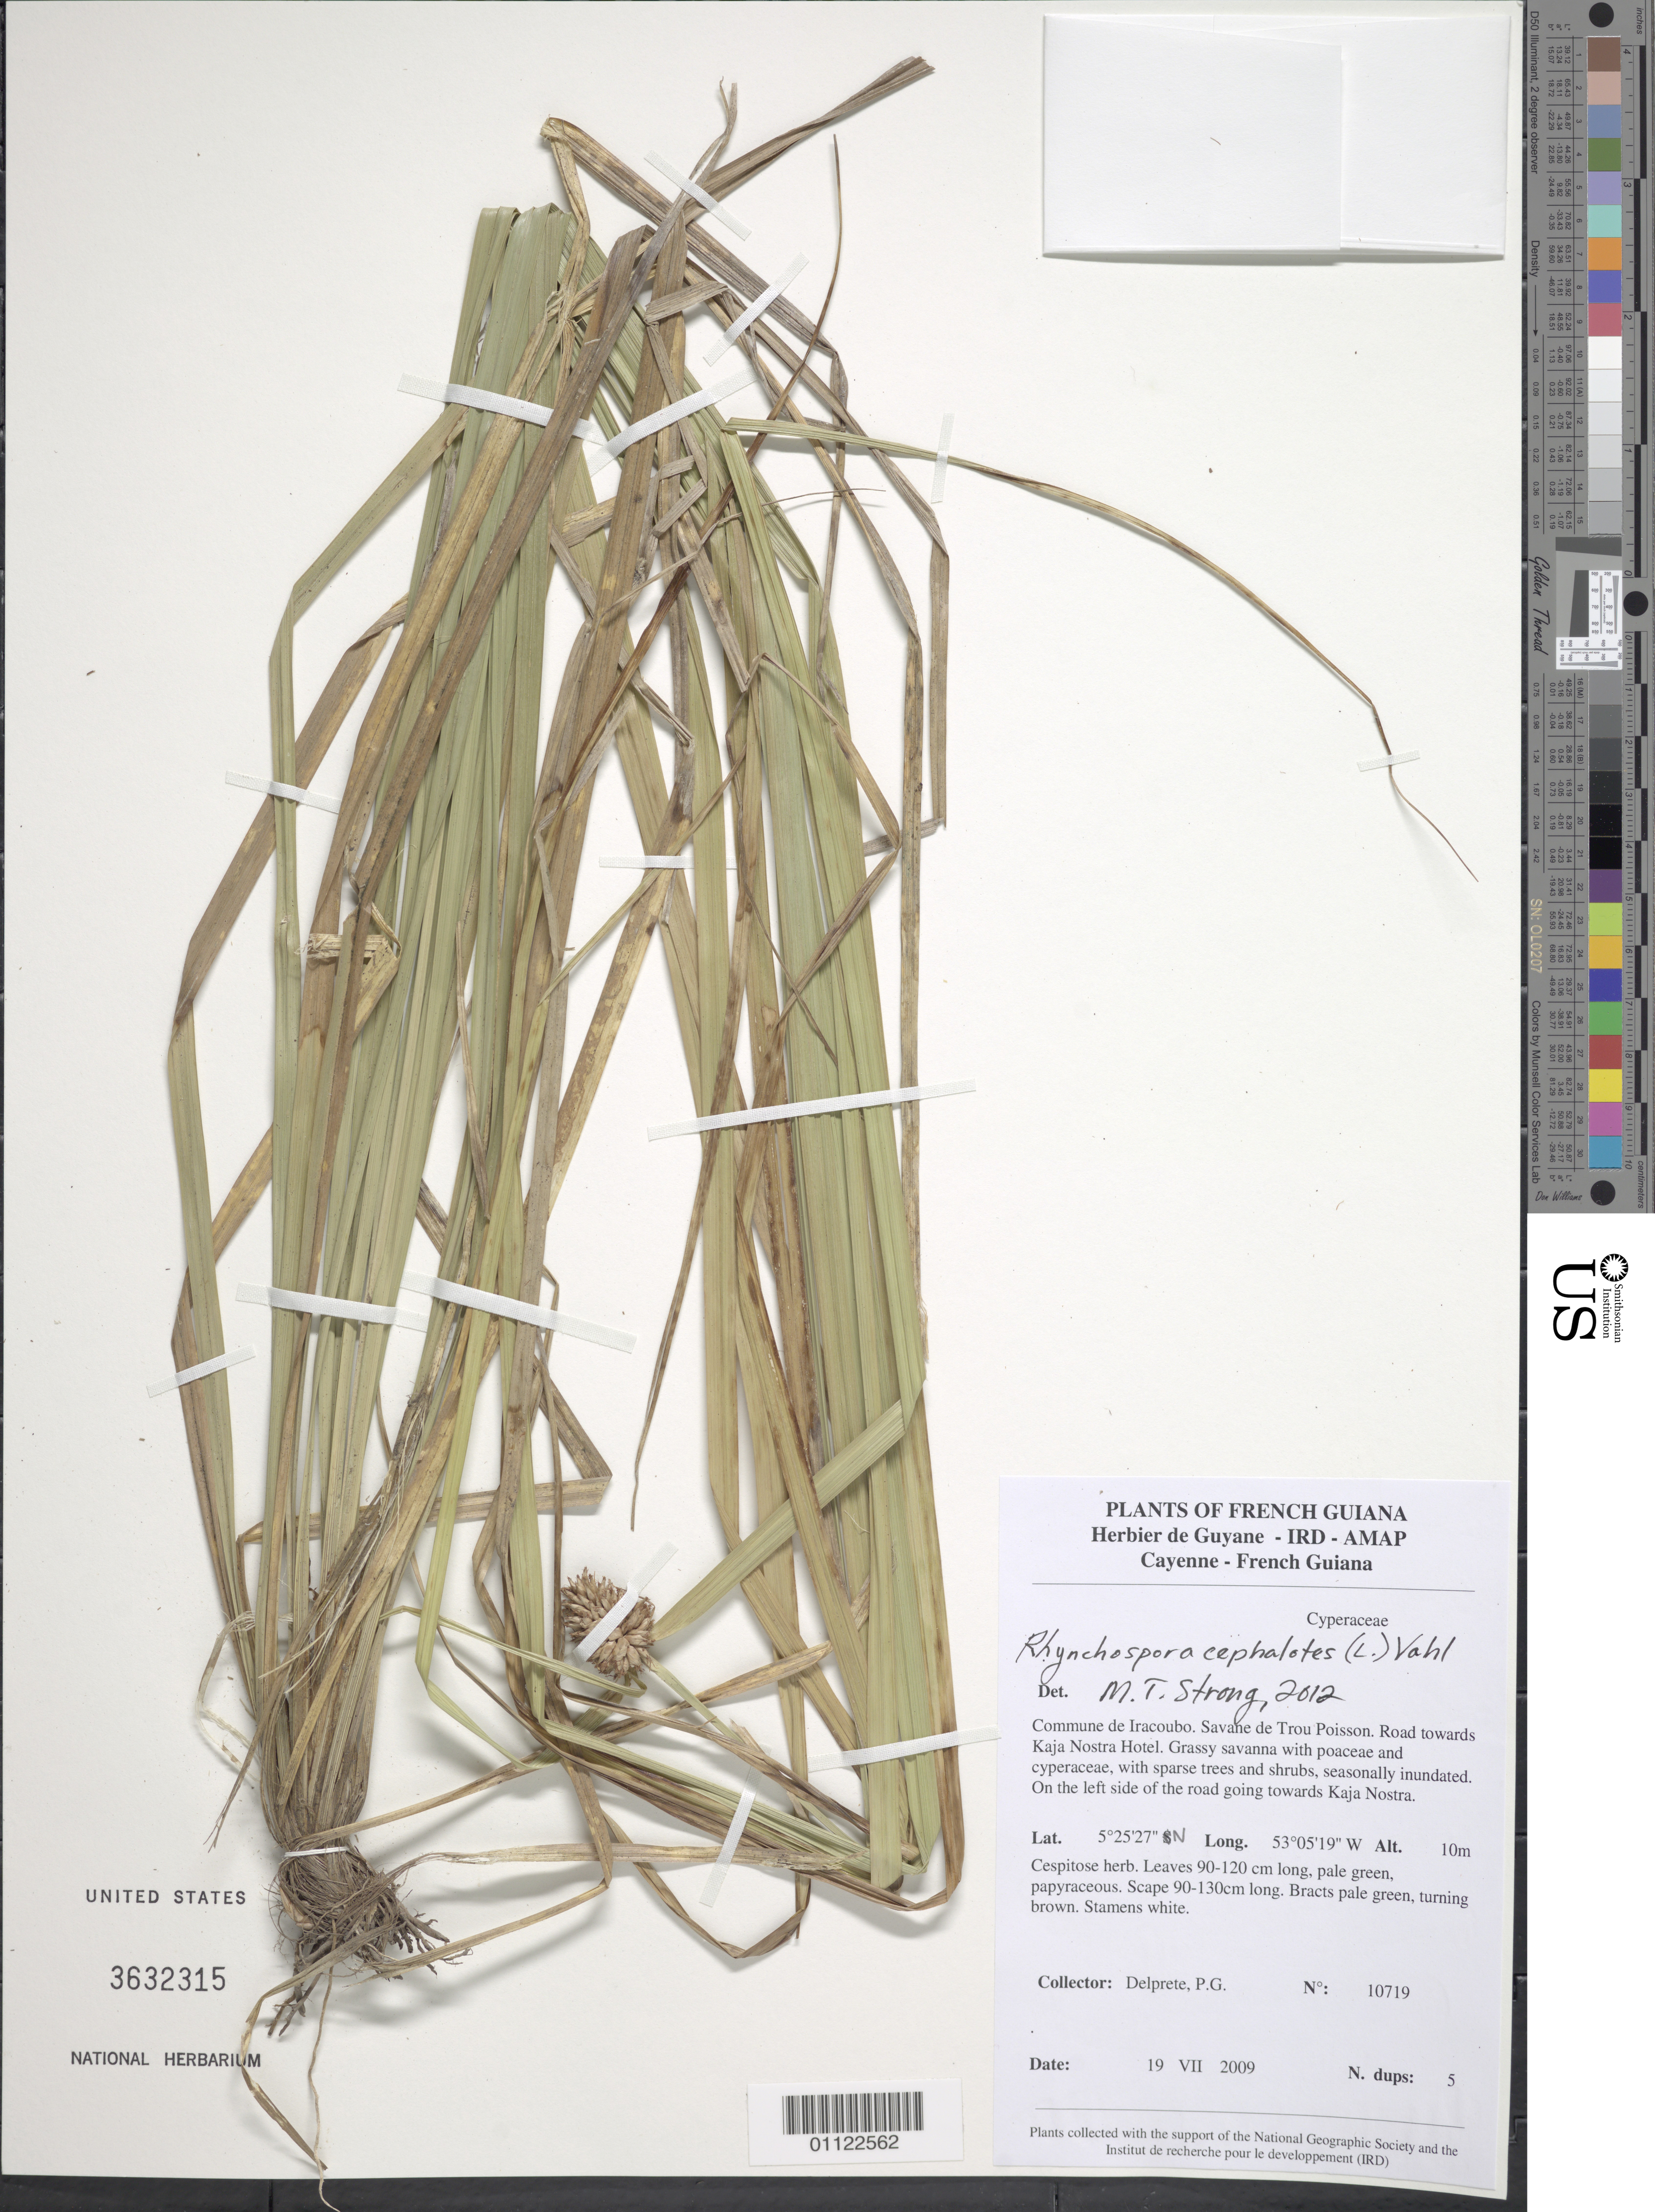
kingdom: Plantae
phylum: Tracheophyta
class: Liliopsida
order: Poales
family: Cyperaceae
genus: Rhynchospora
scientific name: Rhynchospora cephalotes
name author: (L.) Vahl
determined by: Strong, M. T., (US), Smithsonian Institution - National Museum of Natural History (UNITED STATES)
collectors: P. G. Delprete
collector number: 10719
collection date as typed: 19-Jul-09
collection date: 2009-07-19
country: French Guiana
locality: Commune de Iracoubo. Savane de Trou Poisson. Road towards Kaja Nostra Hotel. On the left side of the road going towards Kaja Nostra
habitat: Grassy savanna and cyperaceae, with sparse trees and shrubs, seasonally inundated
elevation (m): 10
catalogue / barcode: US 3632315